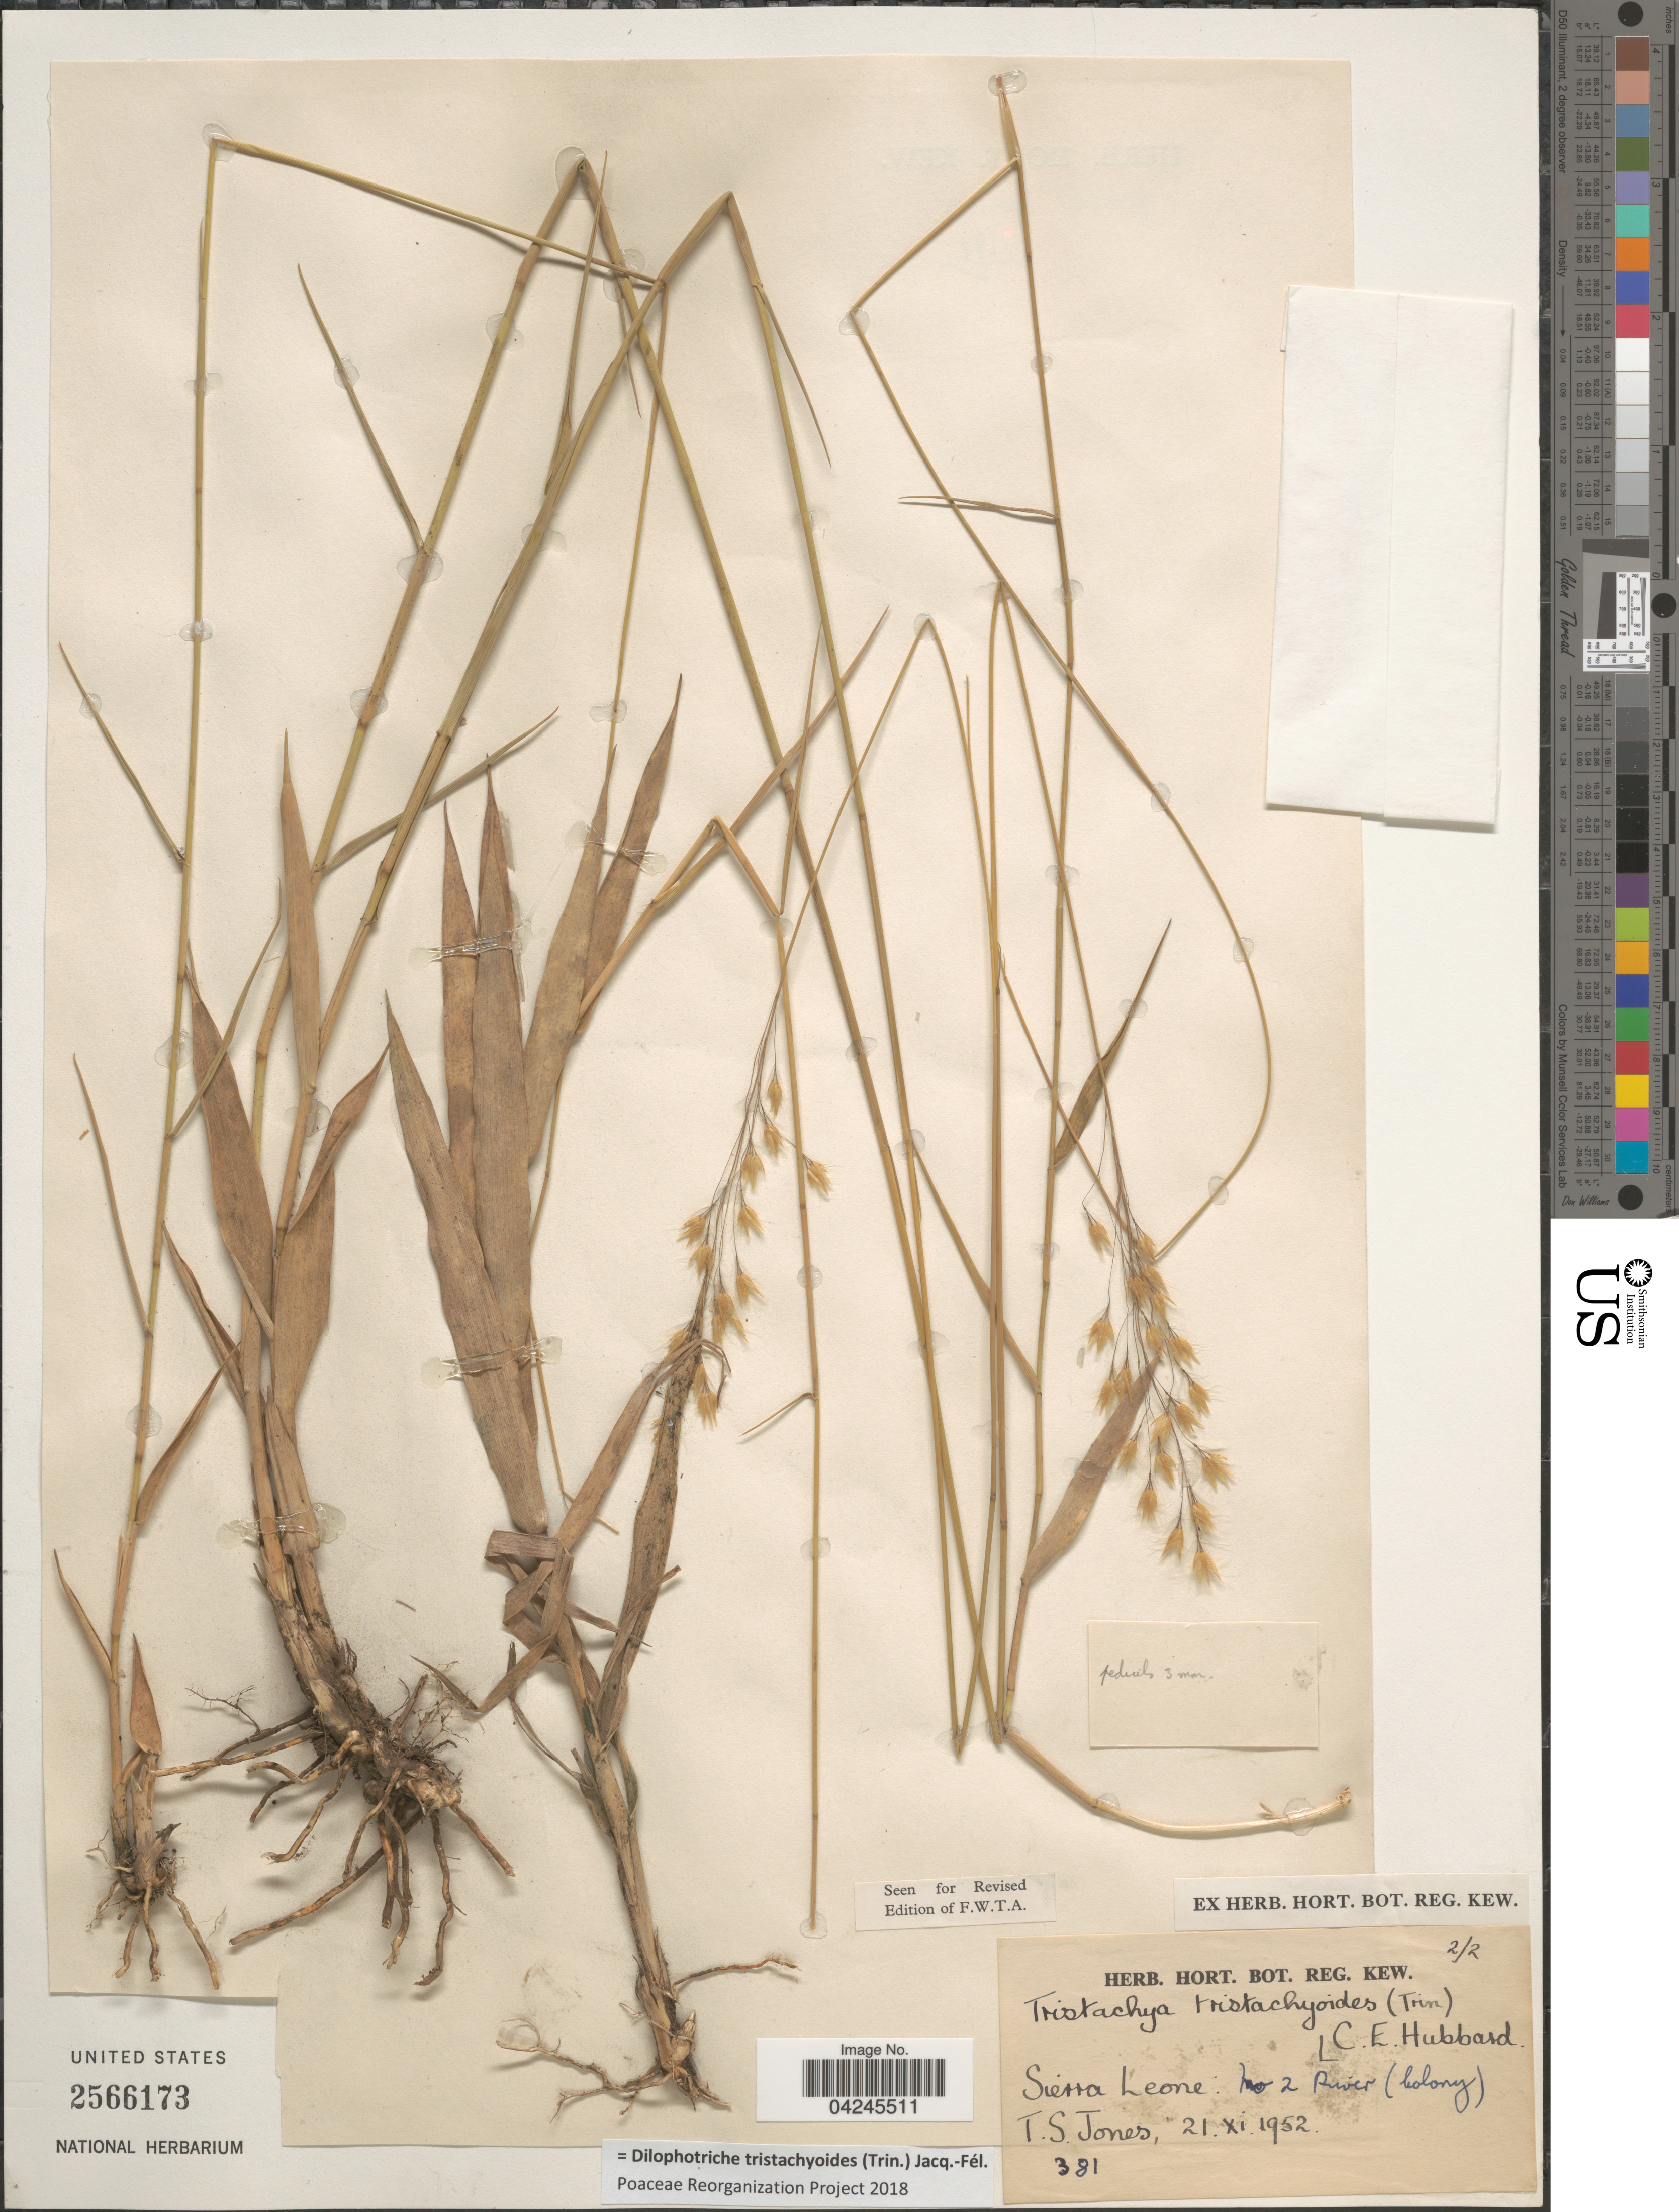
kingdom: Plantae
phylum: Tracheophyta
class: Liliopsida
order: Poales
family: Poaceae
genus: Dilophotriche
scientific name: Dilophotriche tristachyoides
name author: (Trin.) Jacq.-Fél.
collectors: T. Jones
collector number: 381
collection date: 1952-11-21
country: Sierra Leone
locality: [illegible text] 2 River (kolong).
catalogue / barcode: US 2566173